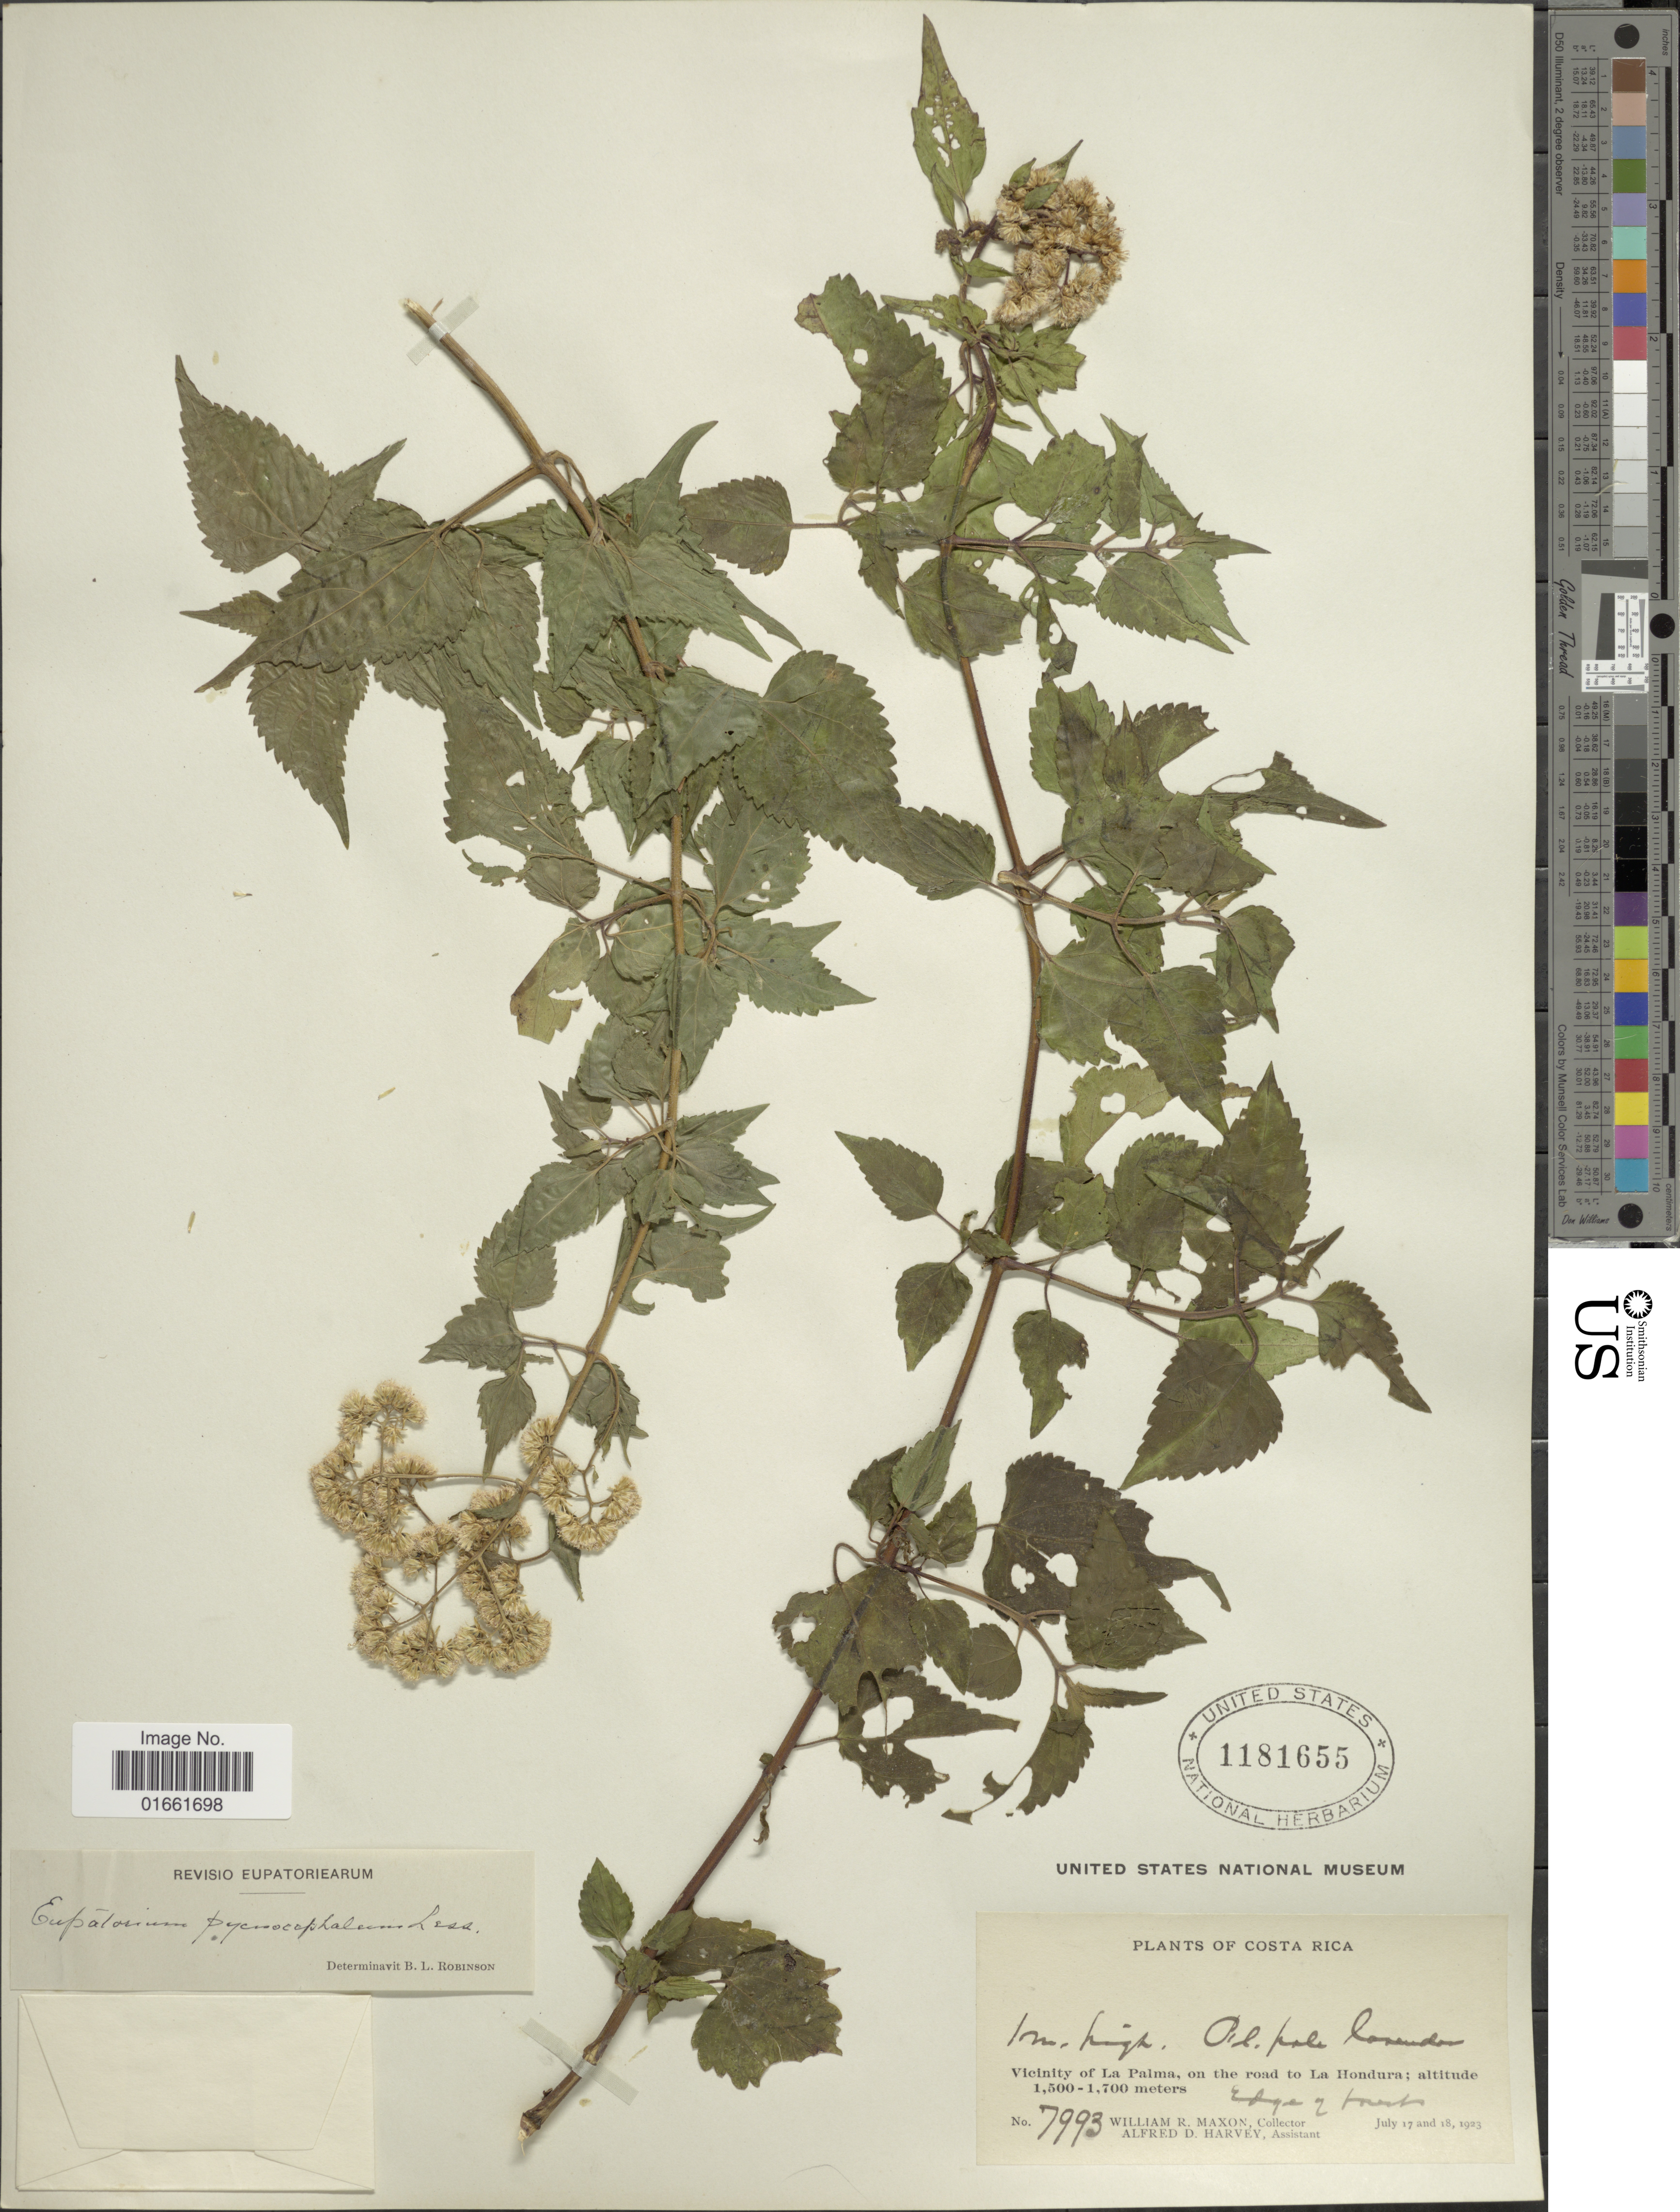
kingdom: Plantae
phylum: Tracheophyta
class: Magnoliopsida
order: Asterales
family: Asteraceae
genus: Fleischmannia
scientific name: Fleischmannia pratensis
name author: (Klatt) R.M. King & H. Rob.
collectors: W. R. Maxon & A. D. Harvey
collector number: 7993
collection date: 1923-07-17/1923-07-18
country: Costa Rica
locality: Vicinity of La Palma, on the road to La Hondura. Edge of forest.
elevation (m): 1500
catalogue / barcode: US 1181655